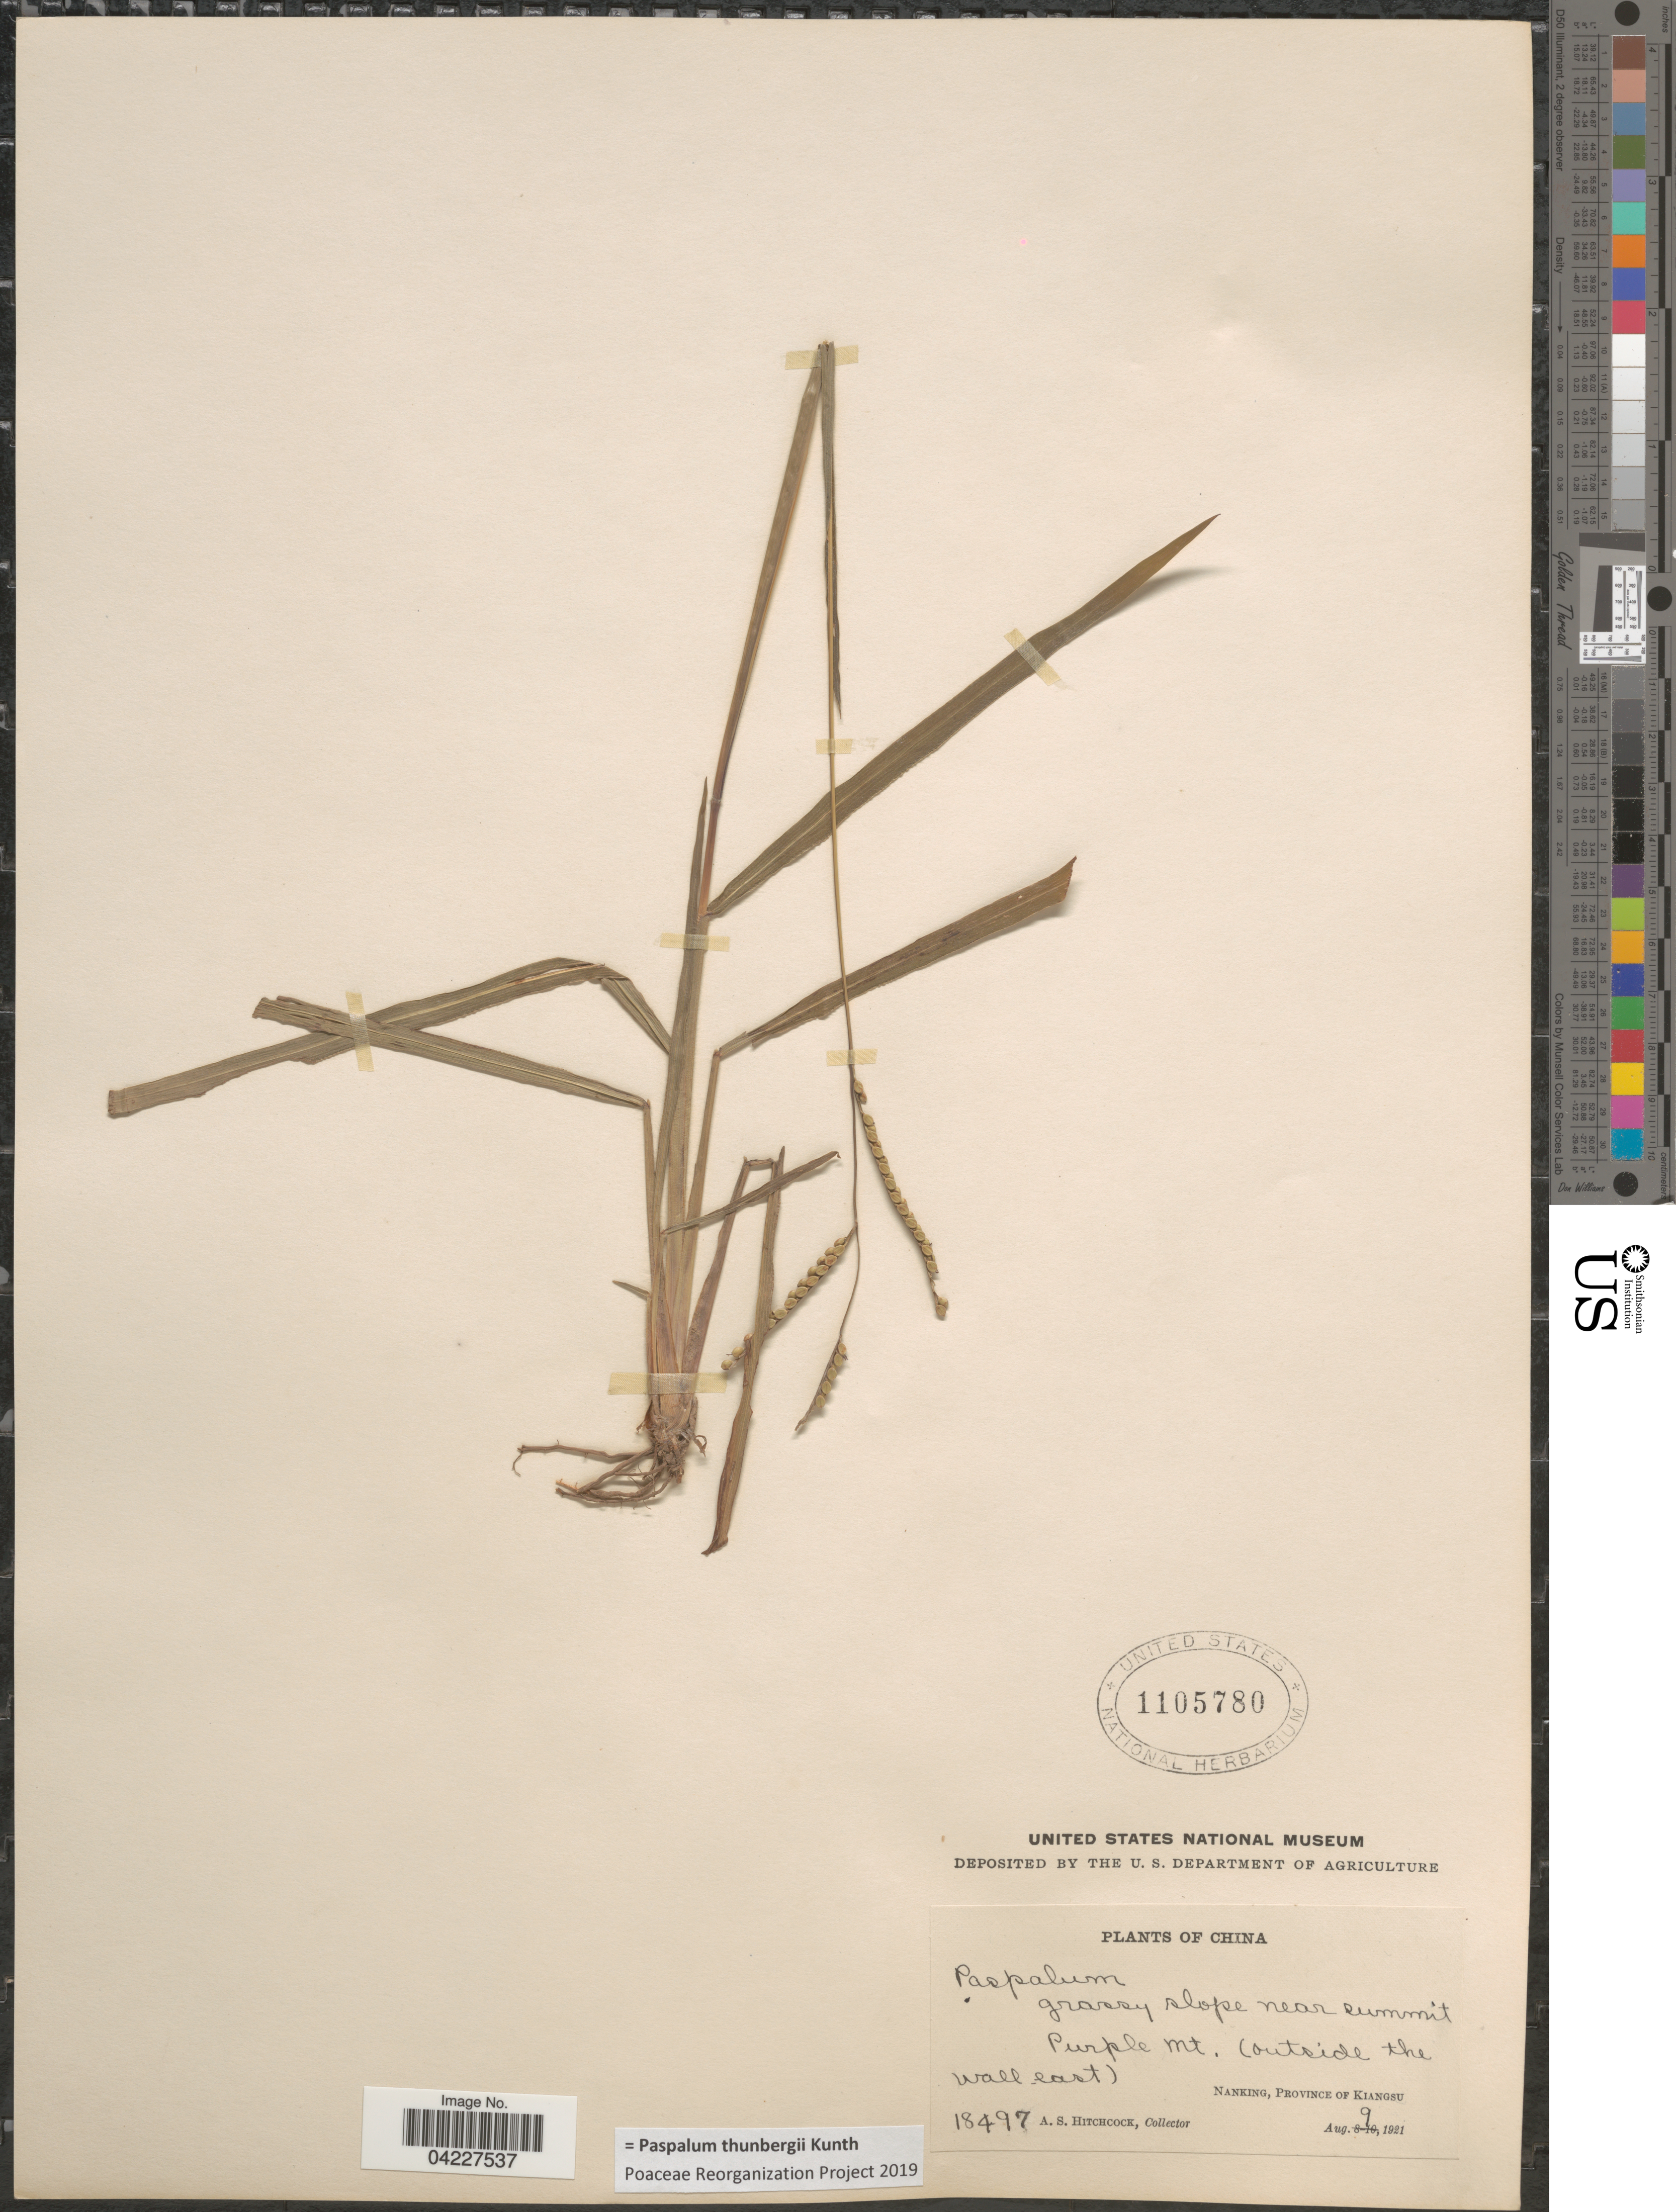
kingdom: Plantae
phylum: Tracheophyta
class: Liliopsida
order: Poales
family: Poaceae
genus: Paspalum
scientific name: Paspalum thunbergii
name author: Kunth ex Steud.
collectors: A. S. Hitchcock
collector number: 18497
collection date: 1921-08-09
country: China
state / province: Jiangsu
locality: Grassy slope near summit Purple Mt. (outside the wall east). Nanking, Province of Kiangsu.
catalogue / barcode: US 1105780